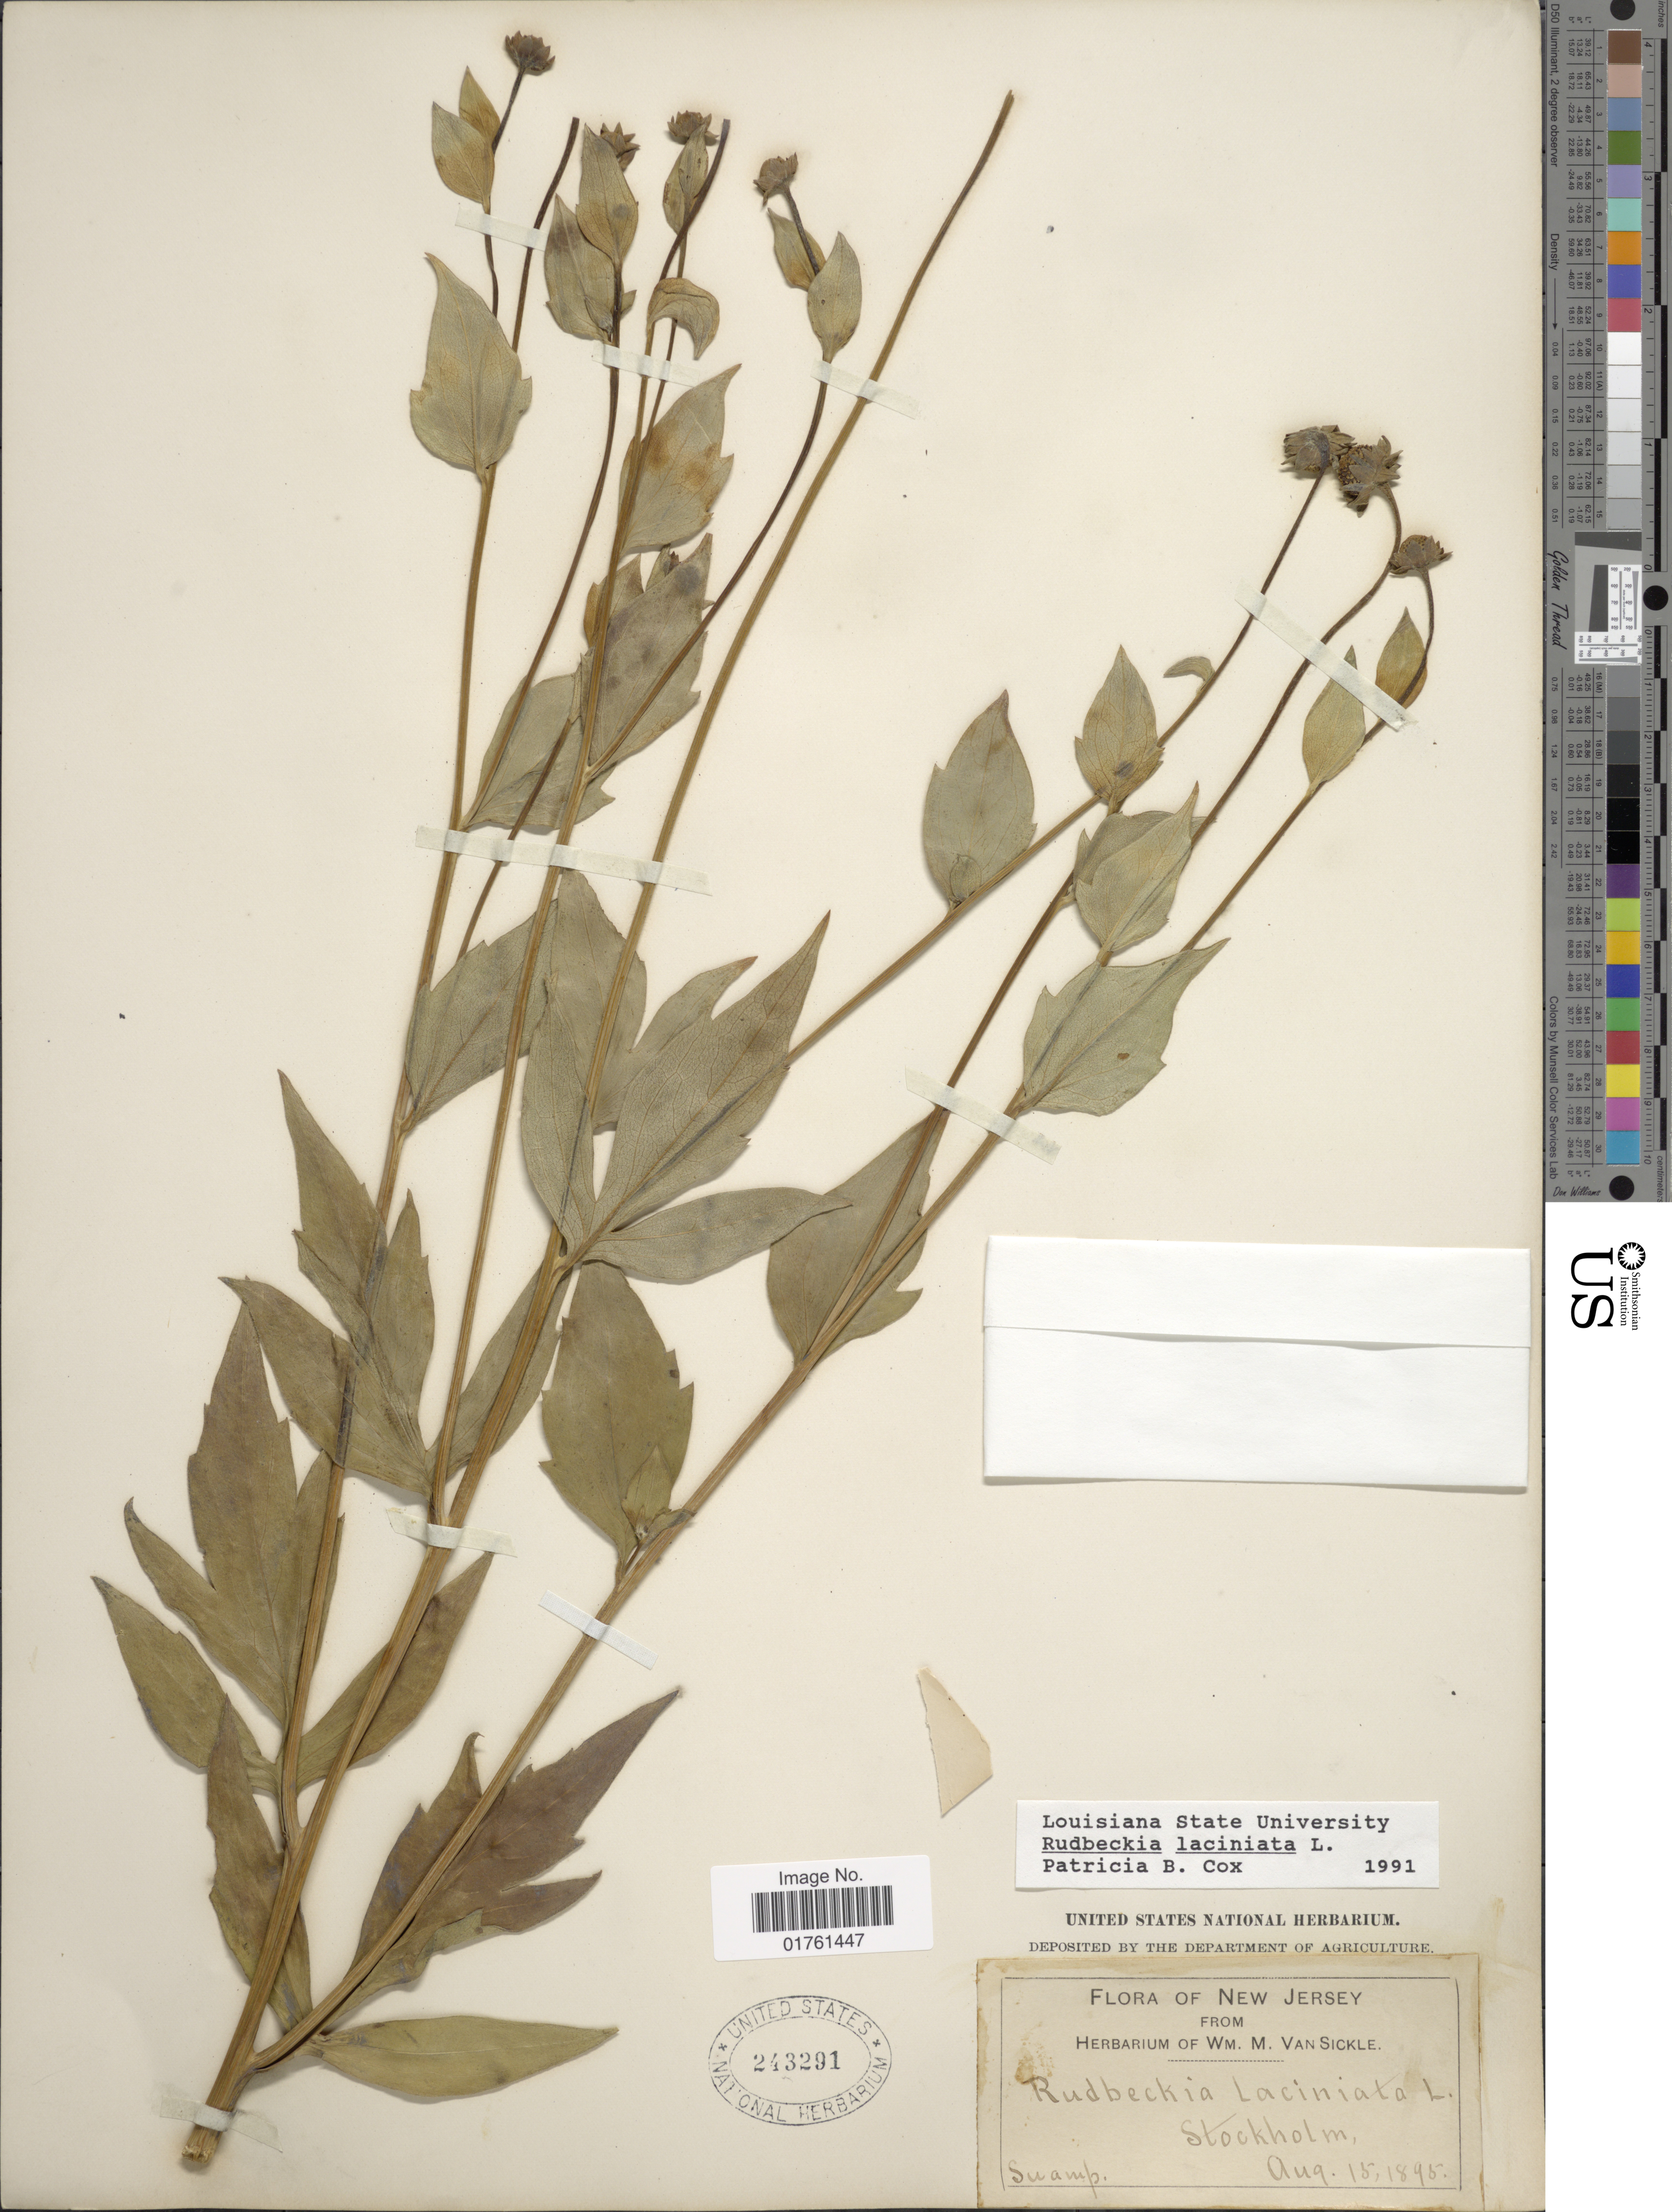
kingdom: Plantae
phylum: Tracheophyta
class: Magnoliopsida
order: Asterales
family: Asteraceae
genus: Rudbeckia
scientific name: Rudbeckia laciniata var. laciniata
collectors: ex herb. Wm. M. Van Sickle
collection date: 1895-08-15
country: United States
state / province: New Jersey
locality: Stockholm, swamp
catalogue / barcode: US 243291